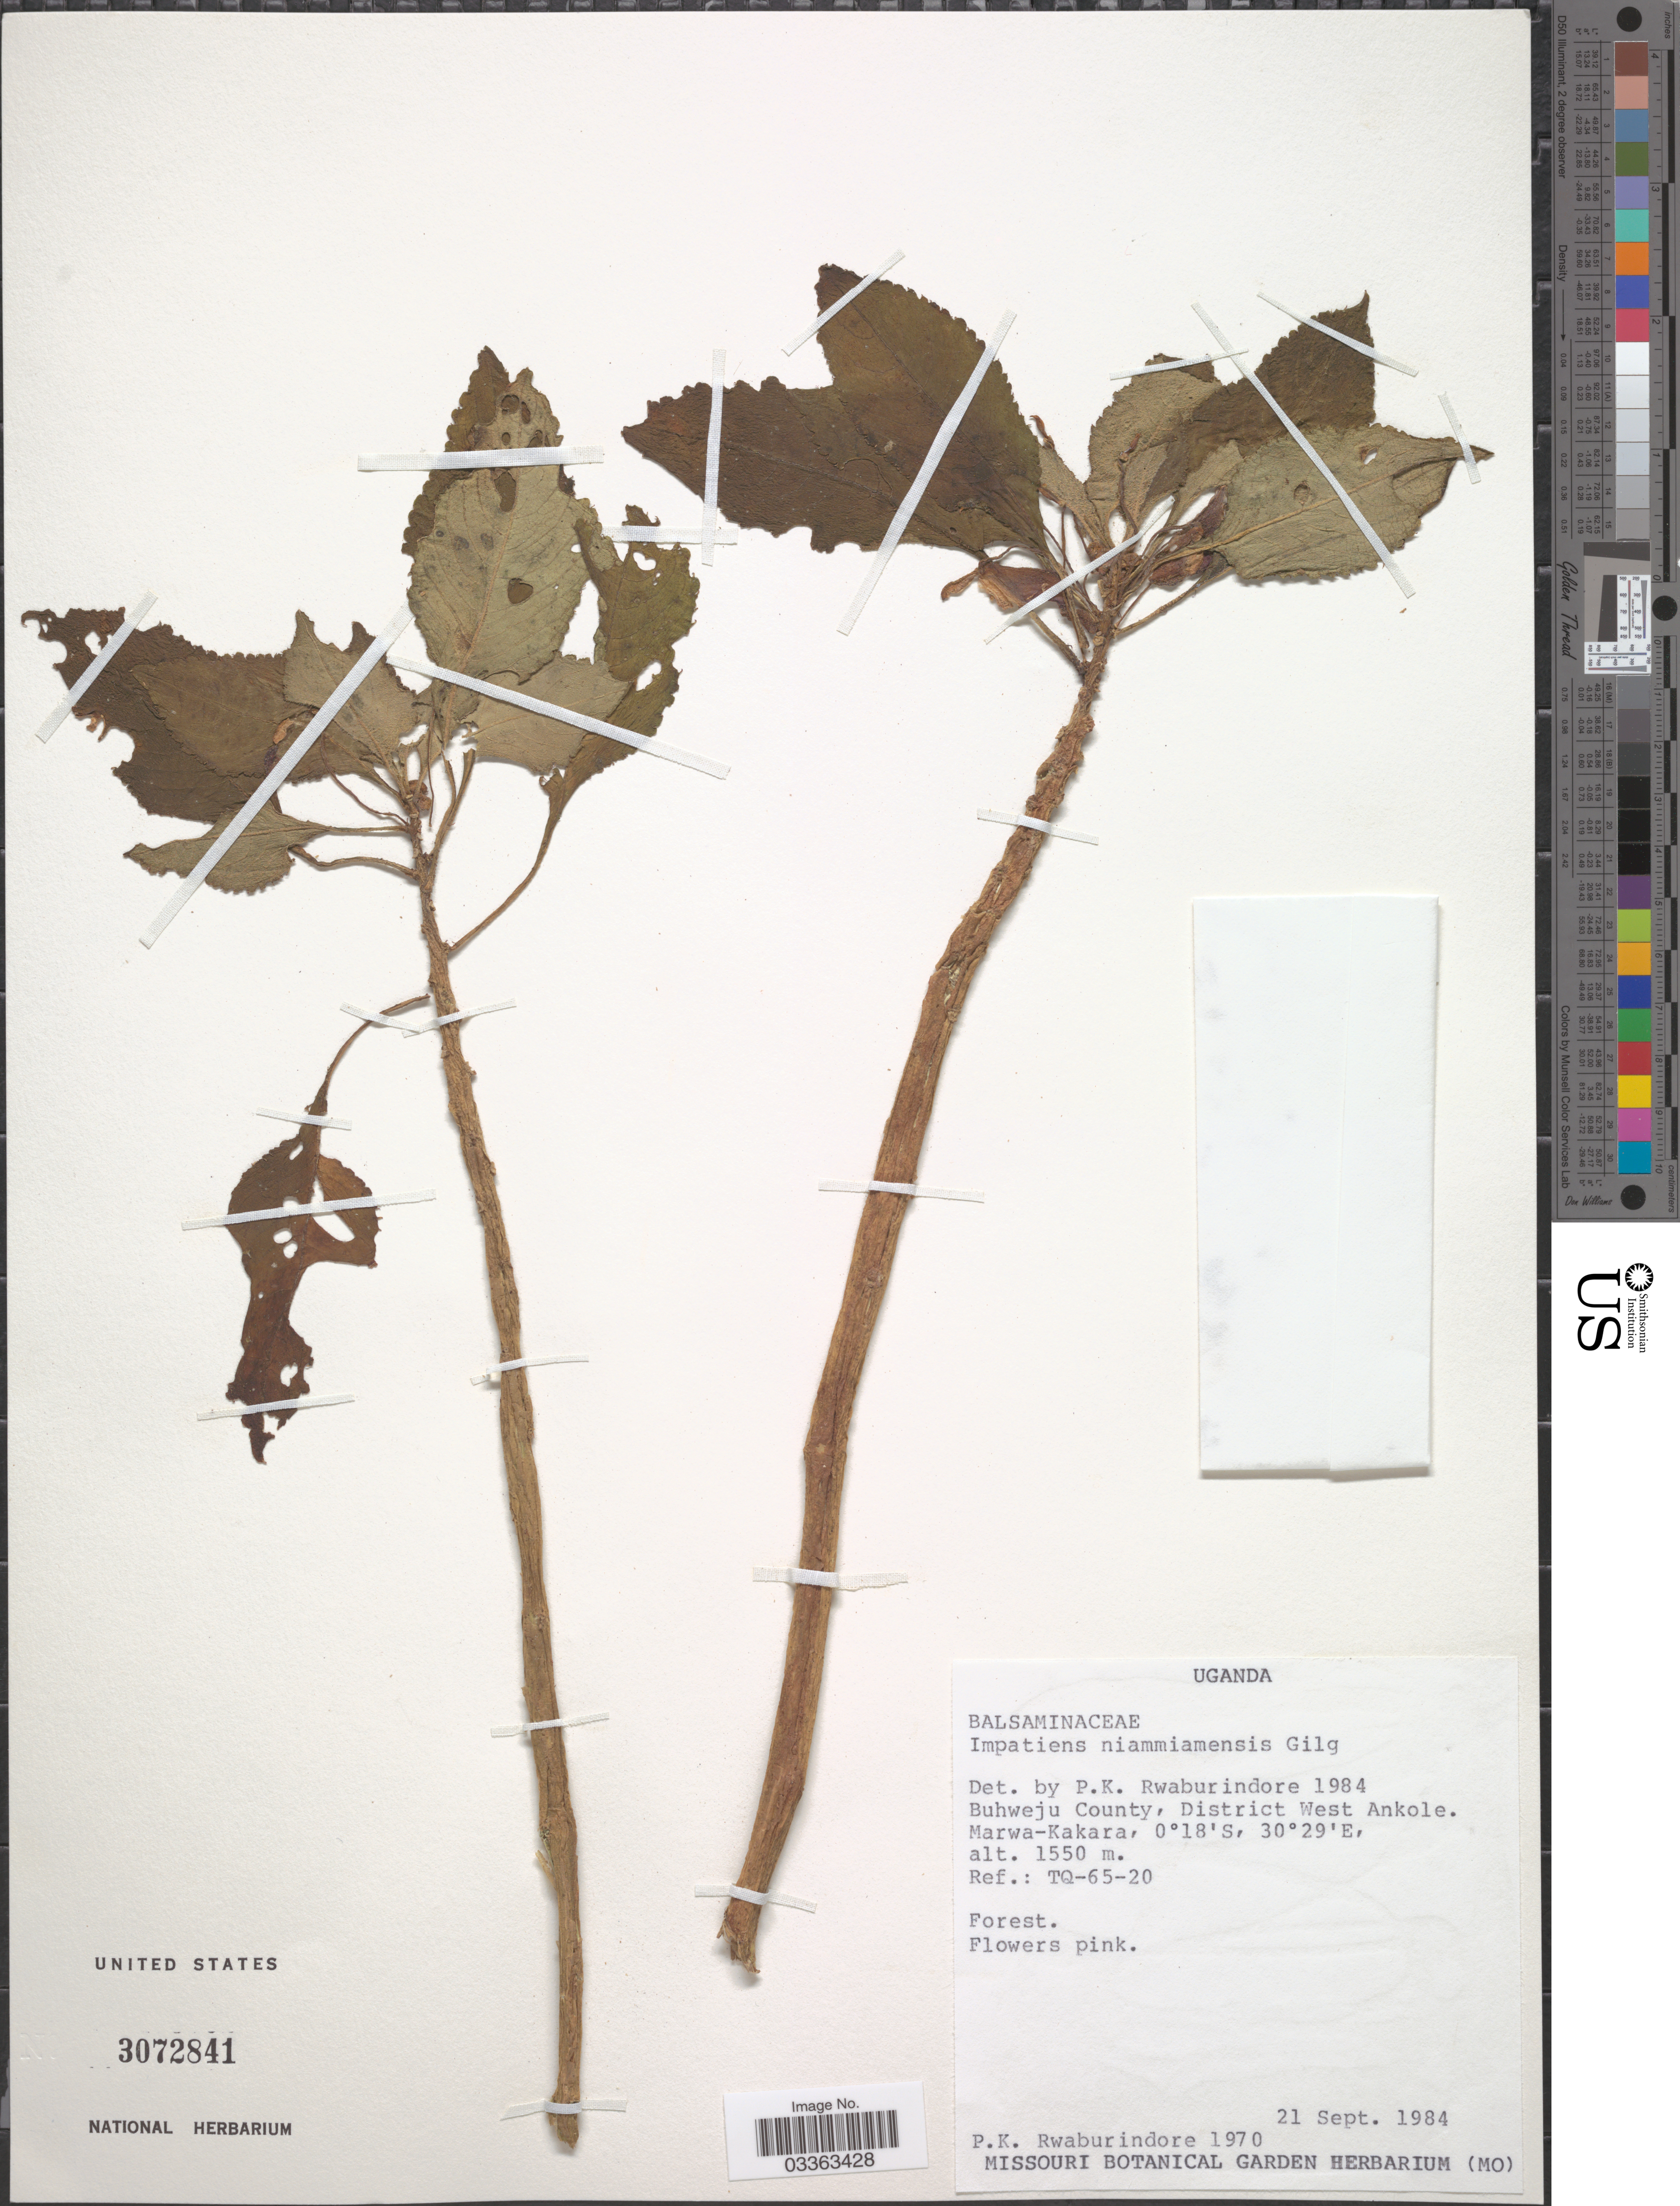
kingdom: Plantae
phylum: Tracheophyta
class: Magnoliopsida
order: Ericales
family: Balsaminaceae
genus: Impatiens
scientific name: Impatiens niamniamensis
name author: Gilg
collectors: P. Rwaburindore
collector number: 1970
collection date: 1984-09-21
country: Uganda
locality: Buhweju County, District West Ankole. Marwa-Kakara, Ref.: TQ-65-20.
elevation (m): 1550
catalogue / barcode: US 3072841